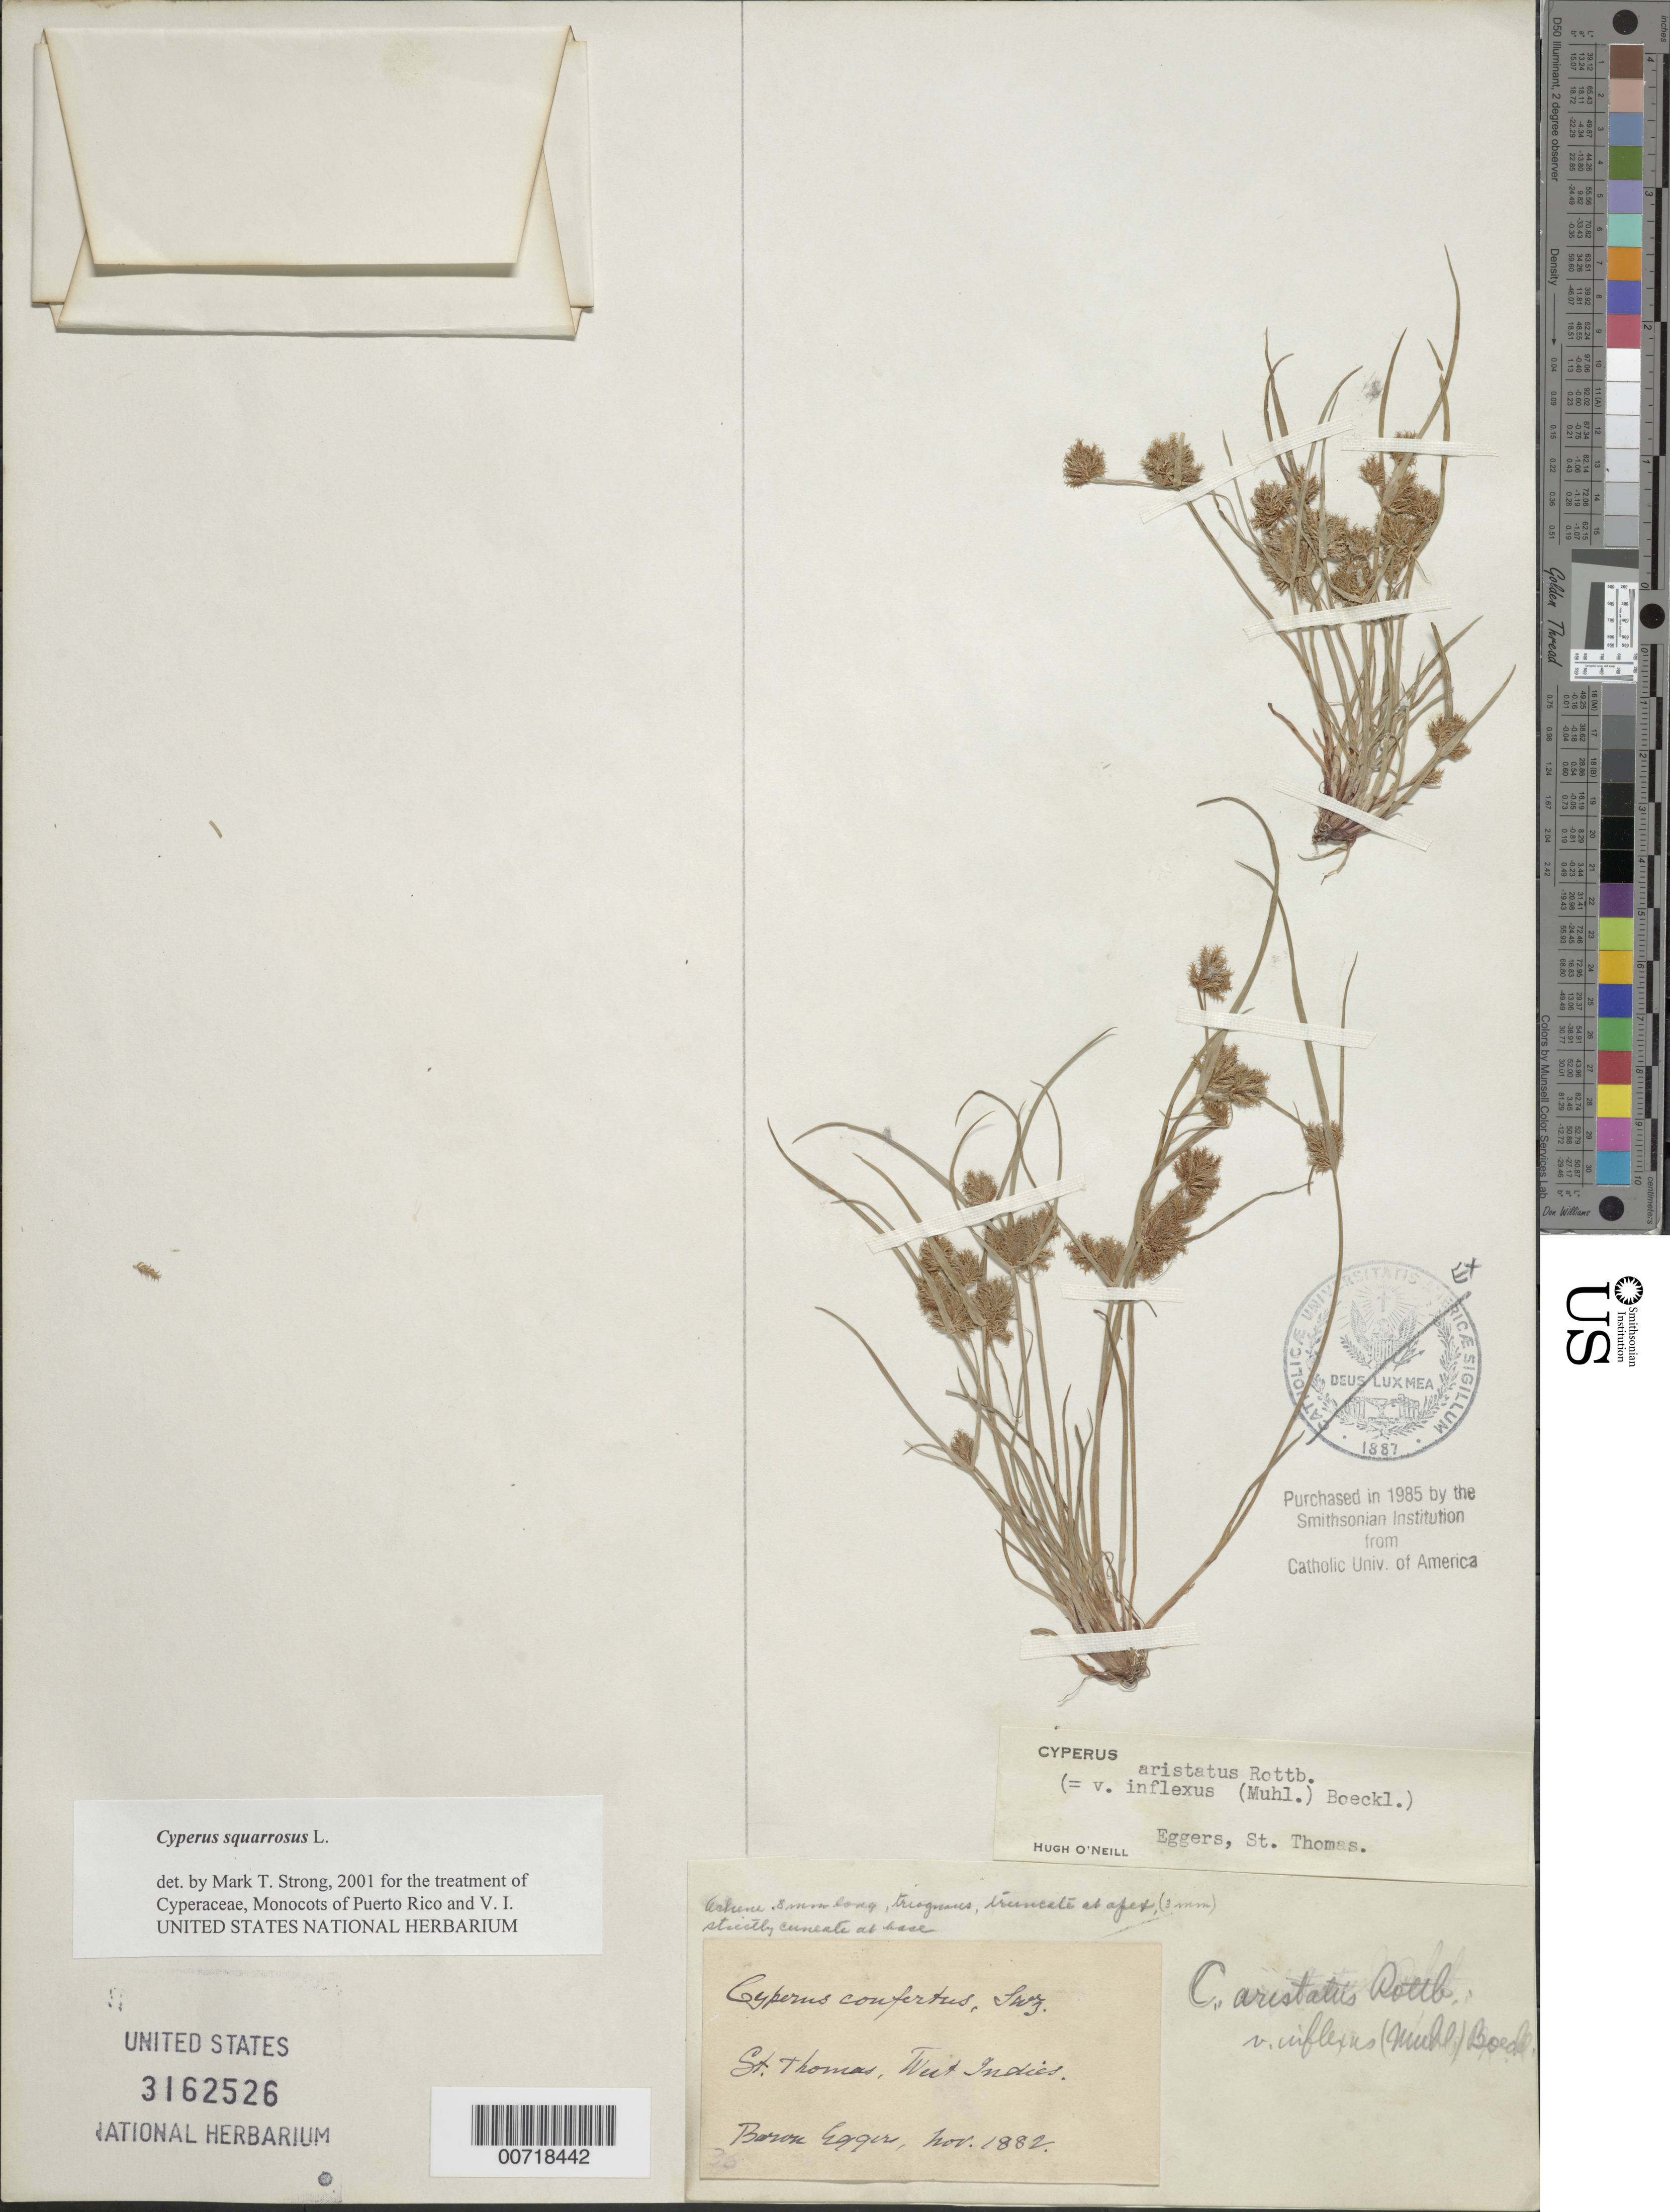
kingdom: Plantae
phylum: Tracheophyta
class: Liliopsida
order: Poales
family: Cyperaceae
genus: Cyperus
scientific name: Cyperus squarrosus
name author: L.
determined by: Strong, M. T., (US), Smithsonian Institution - National Museum of Natural History (UNITED STATES)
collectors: H. F. A. von Eggers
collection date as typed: Nov 1882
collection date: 1882-11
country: U.S. Virgin Islands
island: St. Thomas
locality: St. Thomas.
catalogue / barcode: US 3162526